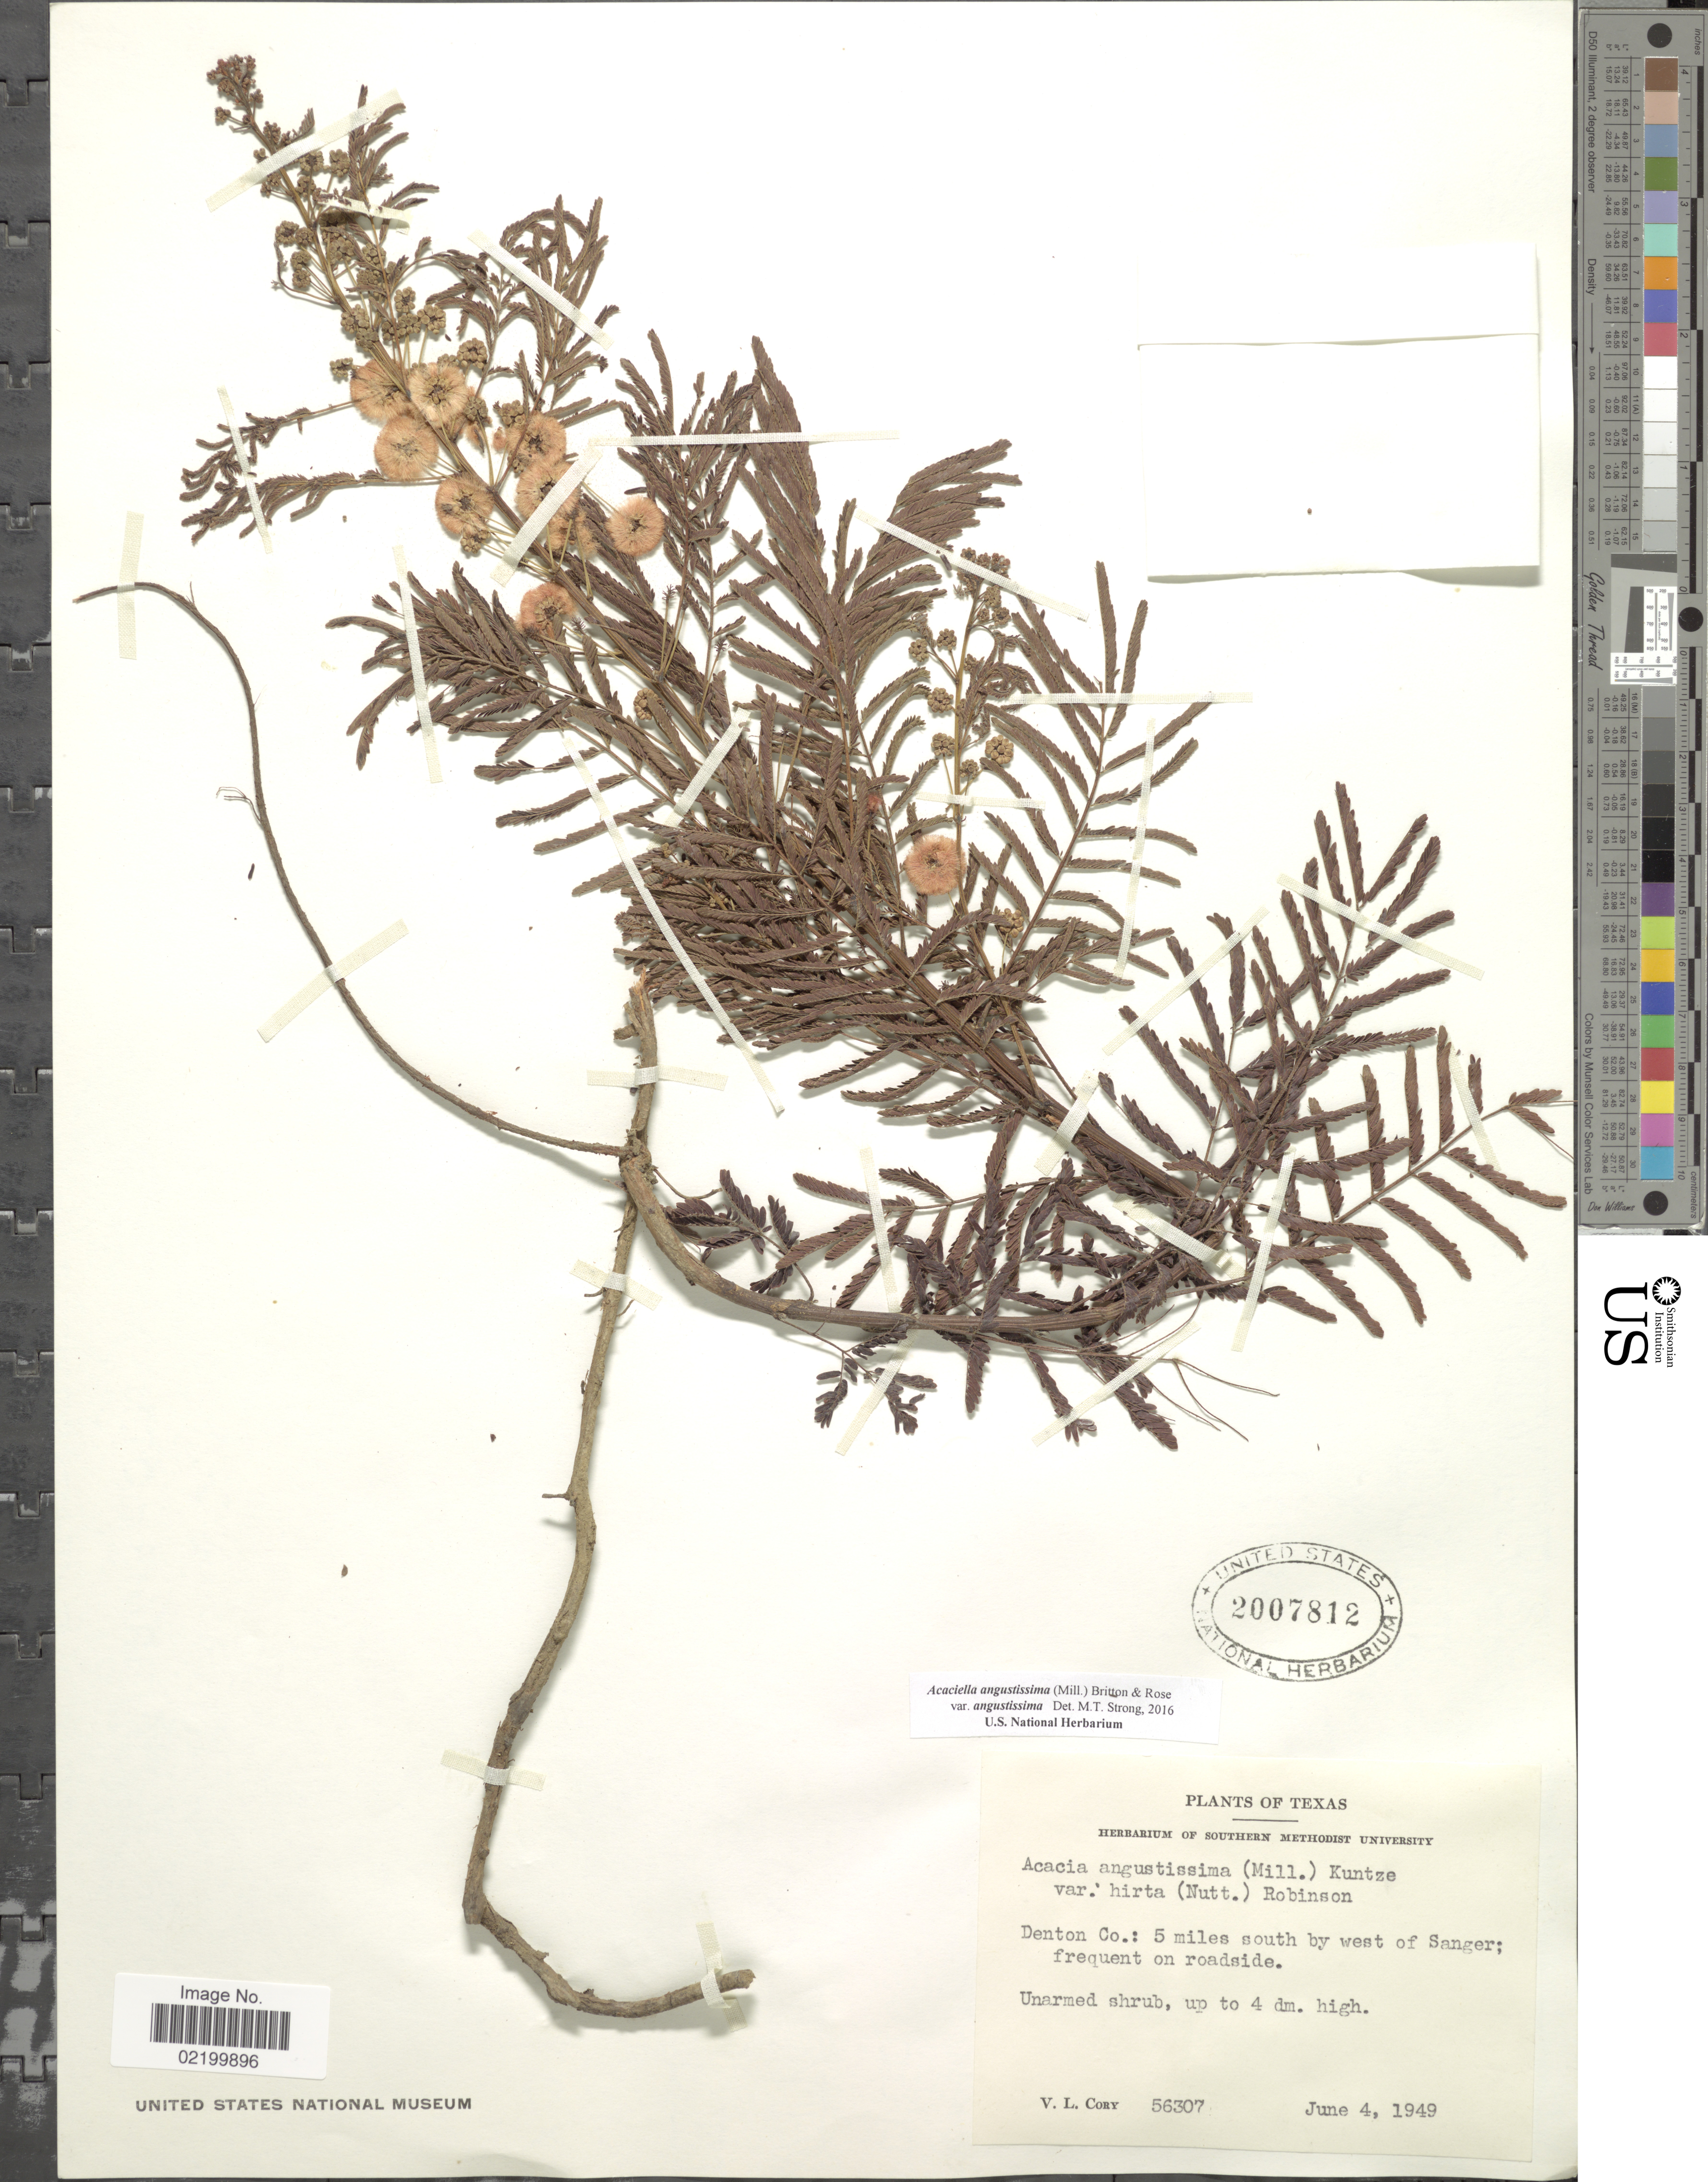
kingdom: Plantae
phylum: Tracheophyta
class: Magnoliopsida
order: Fabales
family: Fabaceae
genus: Acaciella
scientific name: Acaciella angustissima var. angustissima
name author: (Mill.) Britton & Rose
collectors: V. Cory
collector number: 56307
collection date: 1949-06-04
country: United States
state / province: Texas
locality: Denton Co.: 5 miles south by west of Sanger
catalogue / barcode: US 2007812